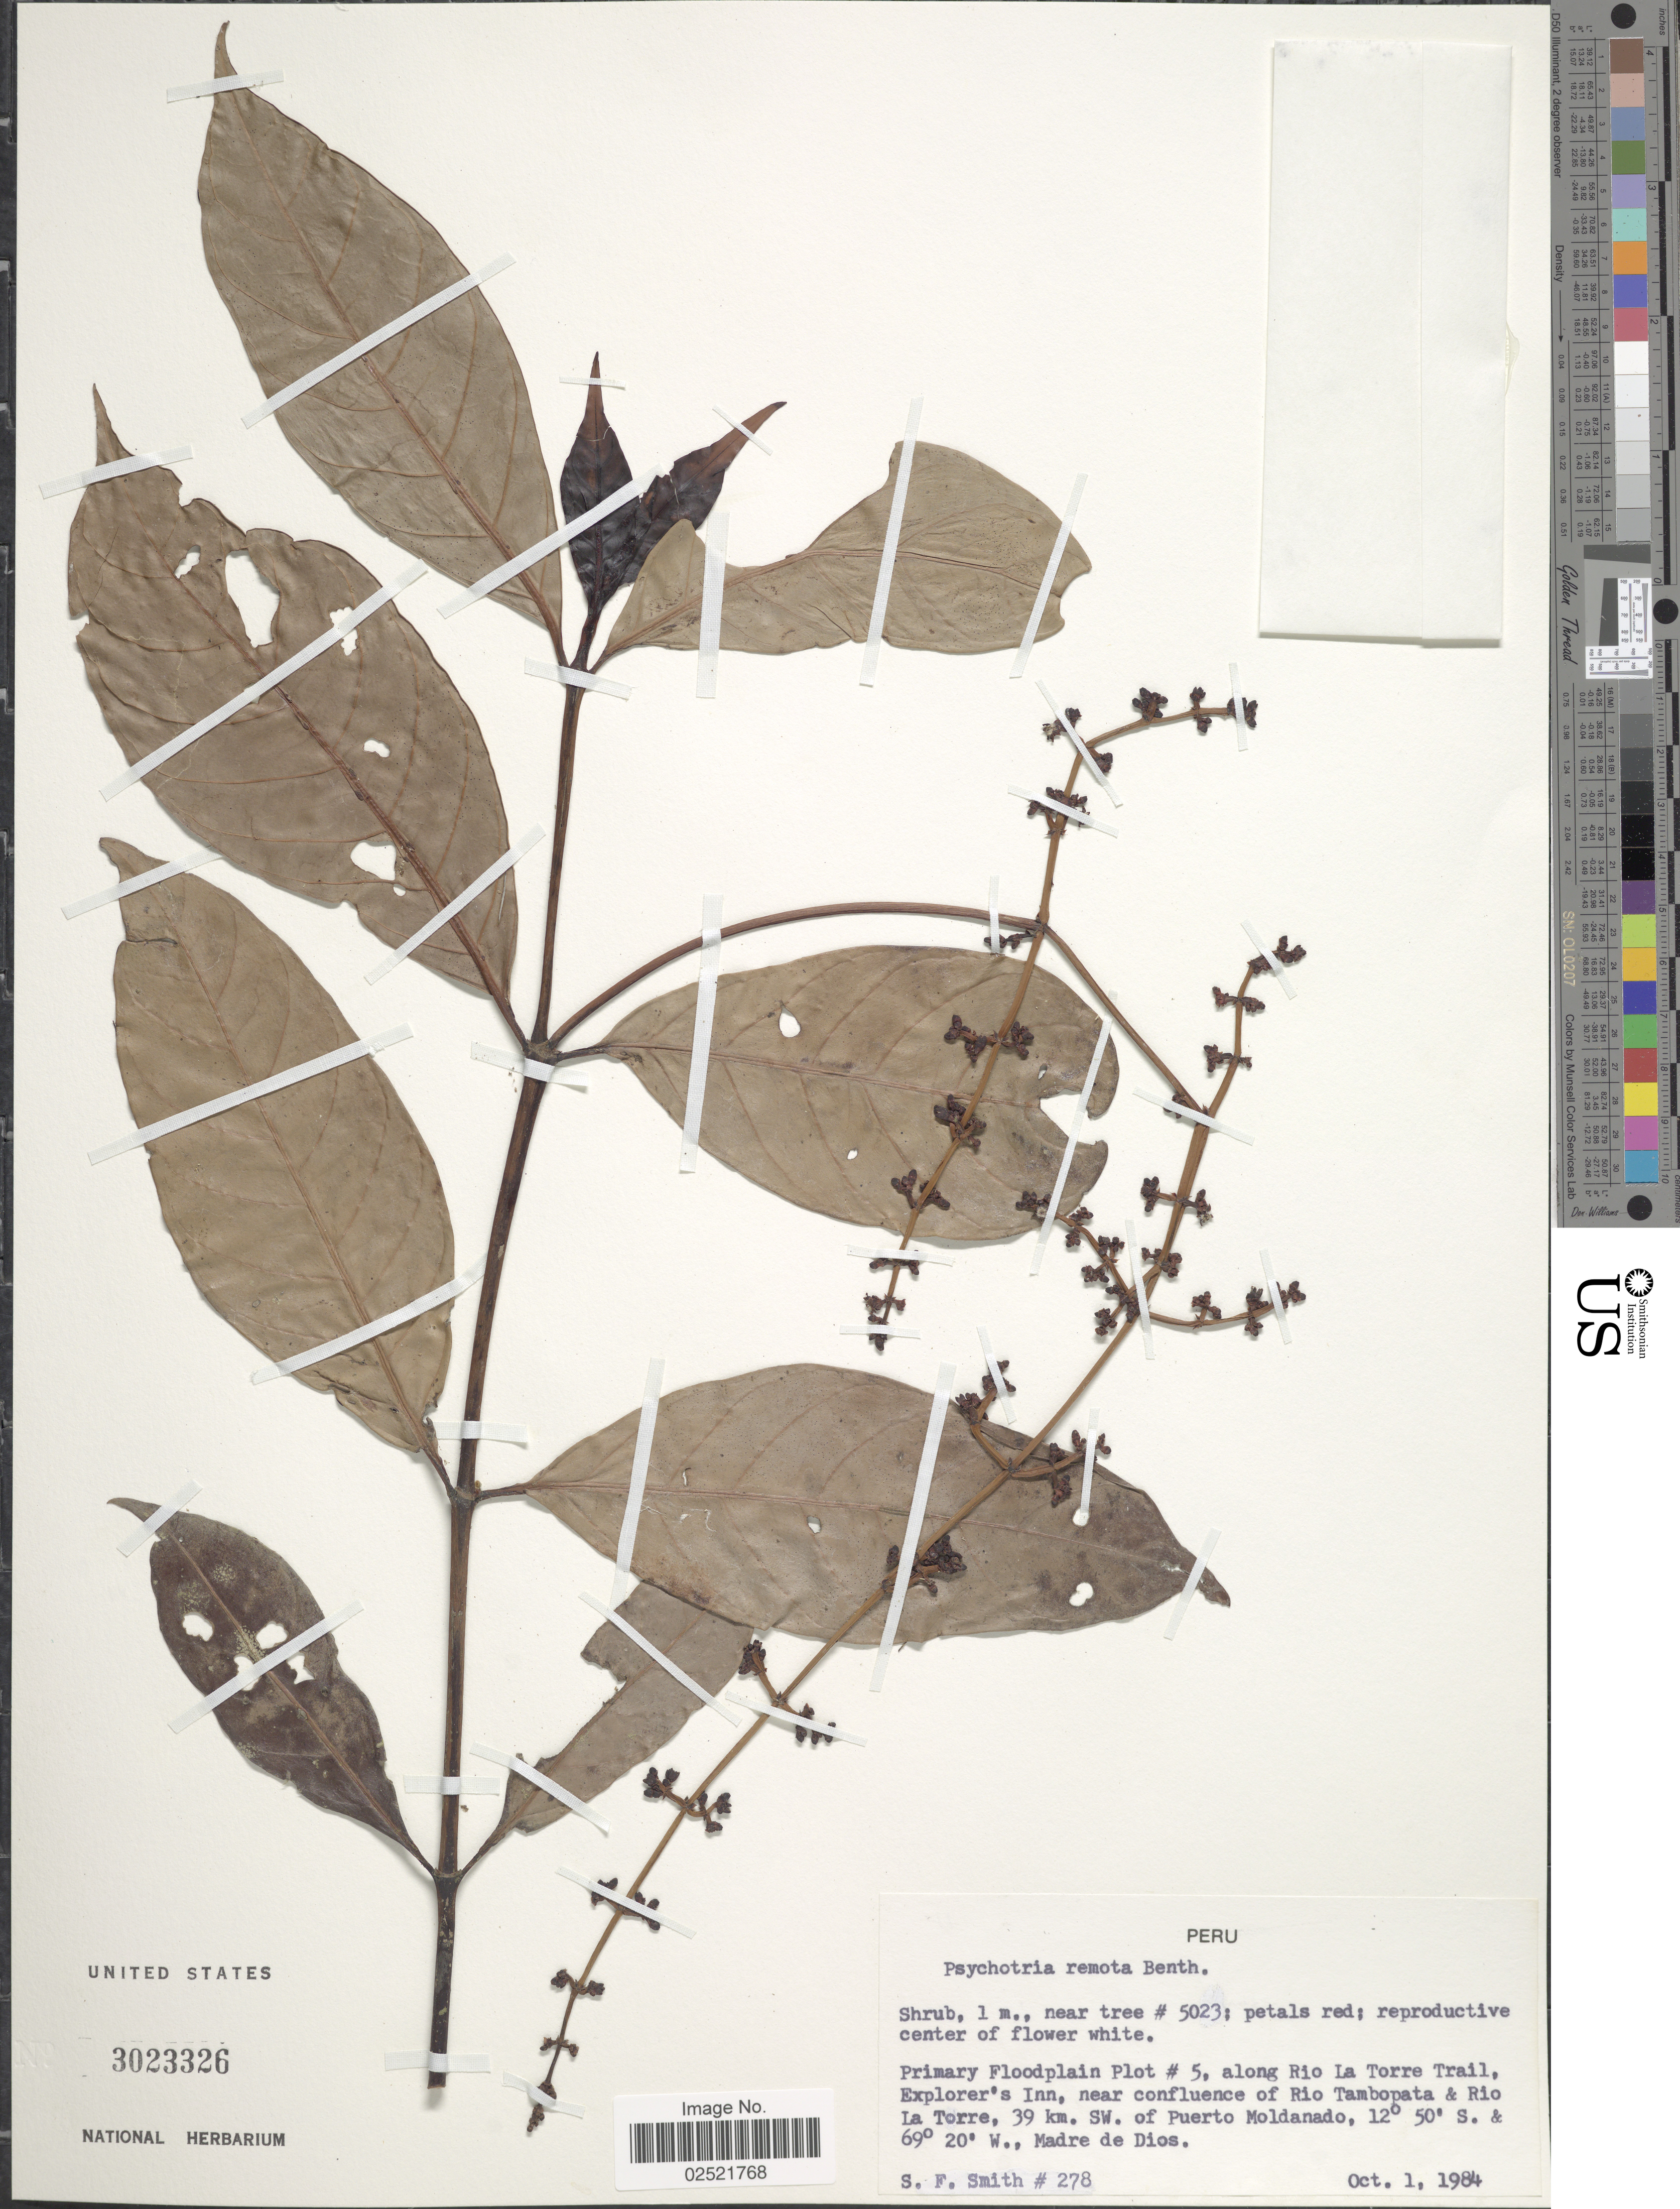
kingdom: Plantae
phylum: Tracheophyta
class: Magnoliopsida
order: Gentianales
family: Rubiaceae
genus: Psychotria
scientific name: Psychotria remota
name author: Benth.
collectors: S.F. Smith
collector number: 278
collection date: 1984-10-01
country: Peru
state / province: Madre de Dios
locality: Primary Floodplain Plot #5, along Rio La Torre Trail, Explorer's Inn, near confluence of Rio Tambopata & Rio La Torre, 39 km SW of Puerto Moldanado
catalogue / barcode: US 3023326